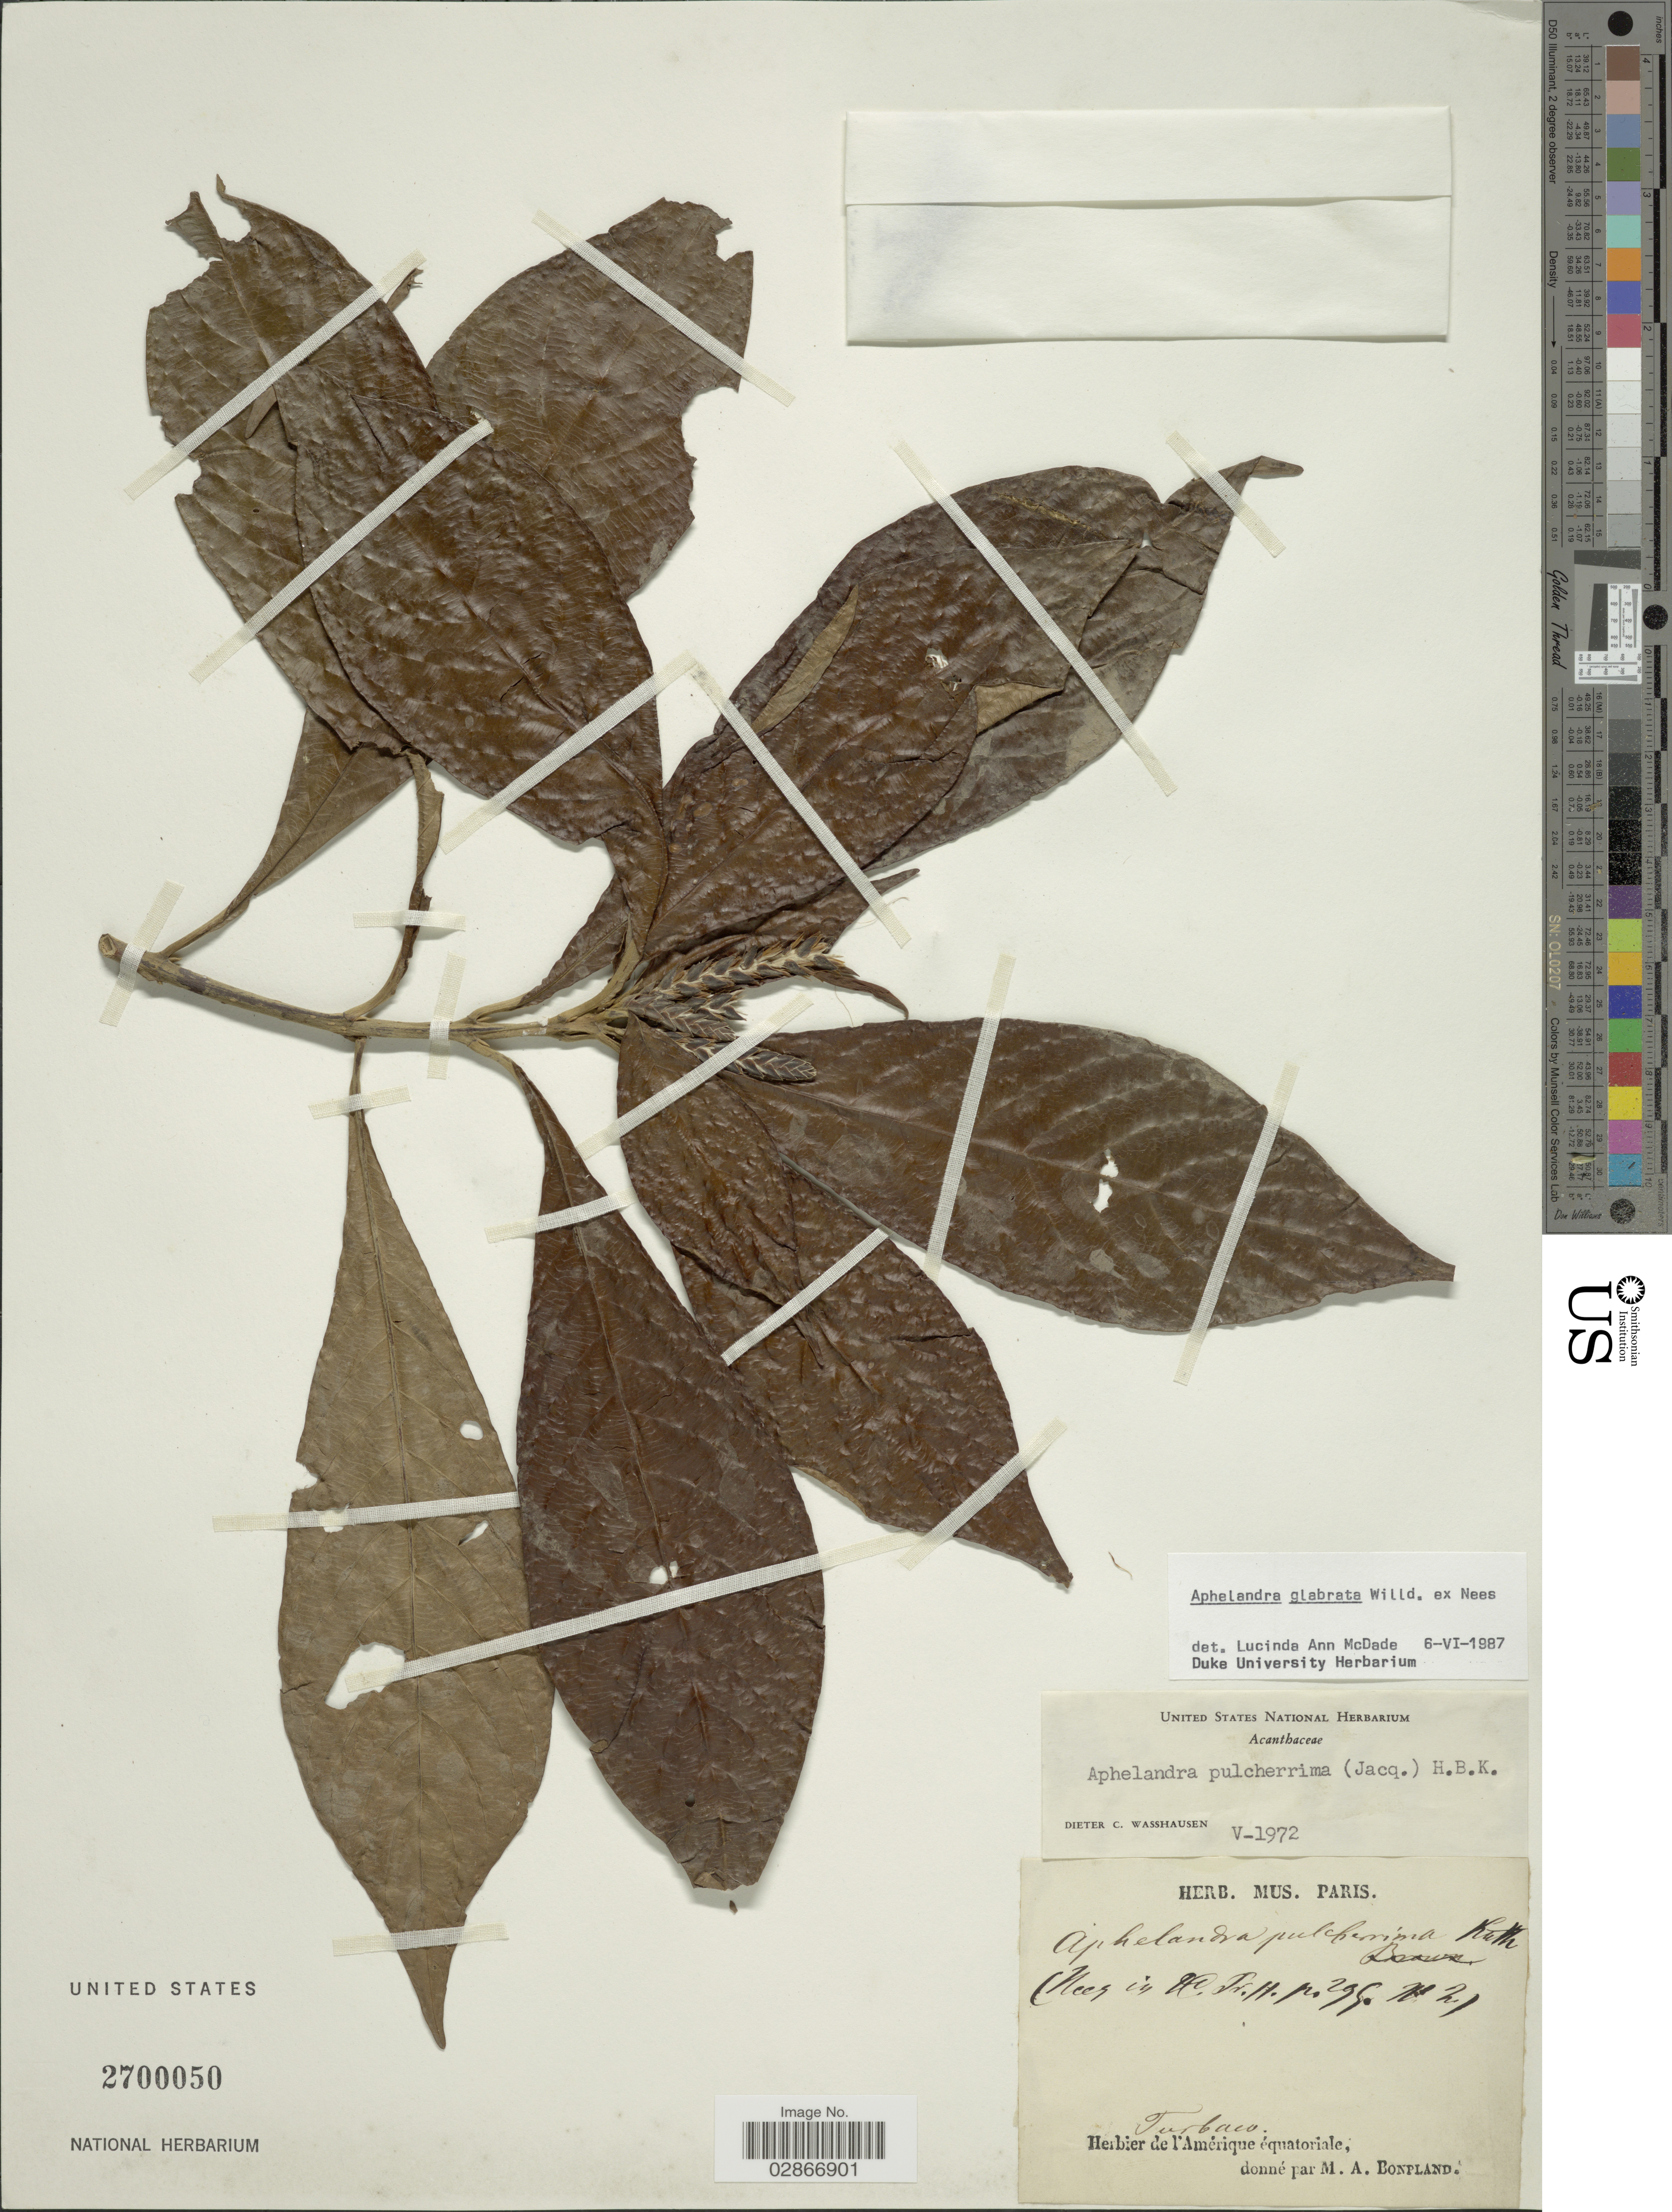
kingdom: Plantae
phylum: Tracheophyta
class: Magnoliopsida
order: Lamiales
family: Acanthaceae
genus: Aphelandra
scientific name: Aphelandra glabrata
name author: Willd. ex Nees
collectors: M. Bonpland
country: Colombia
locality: Turbaco.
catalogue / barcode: US 2700050